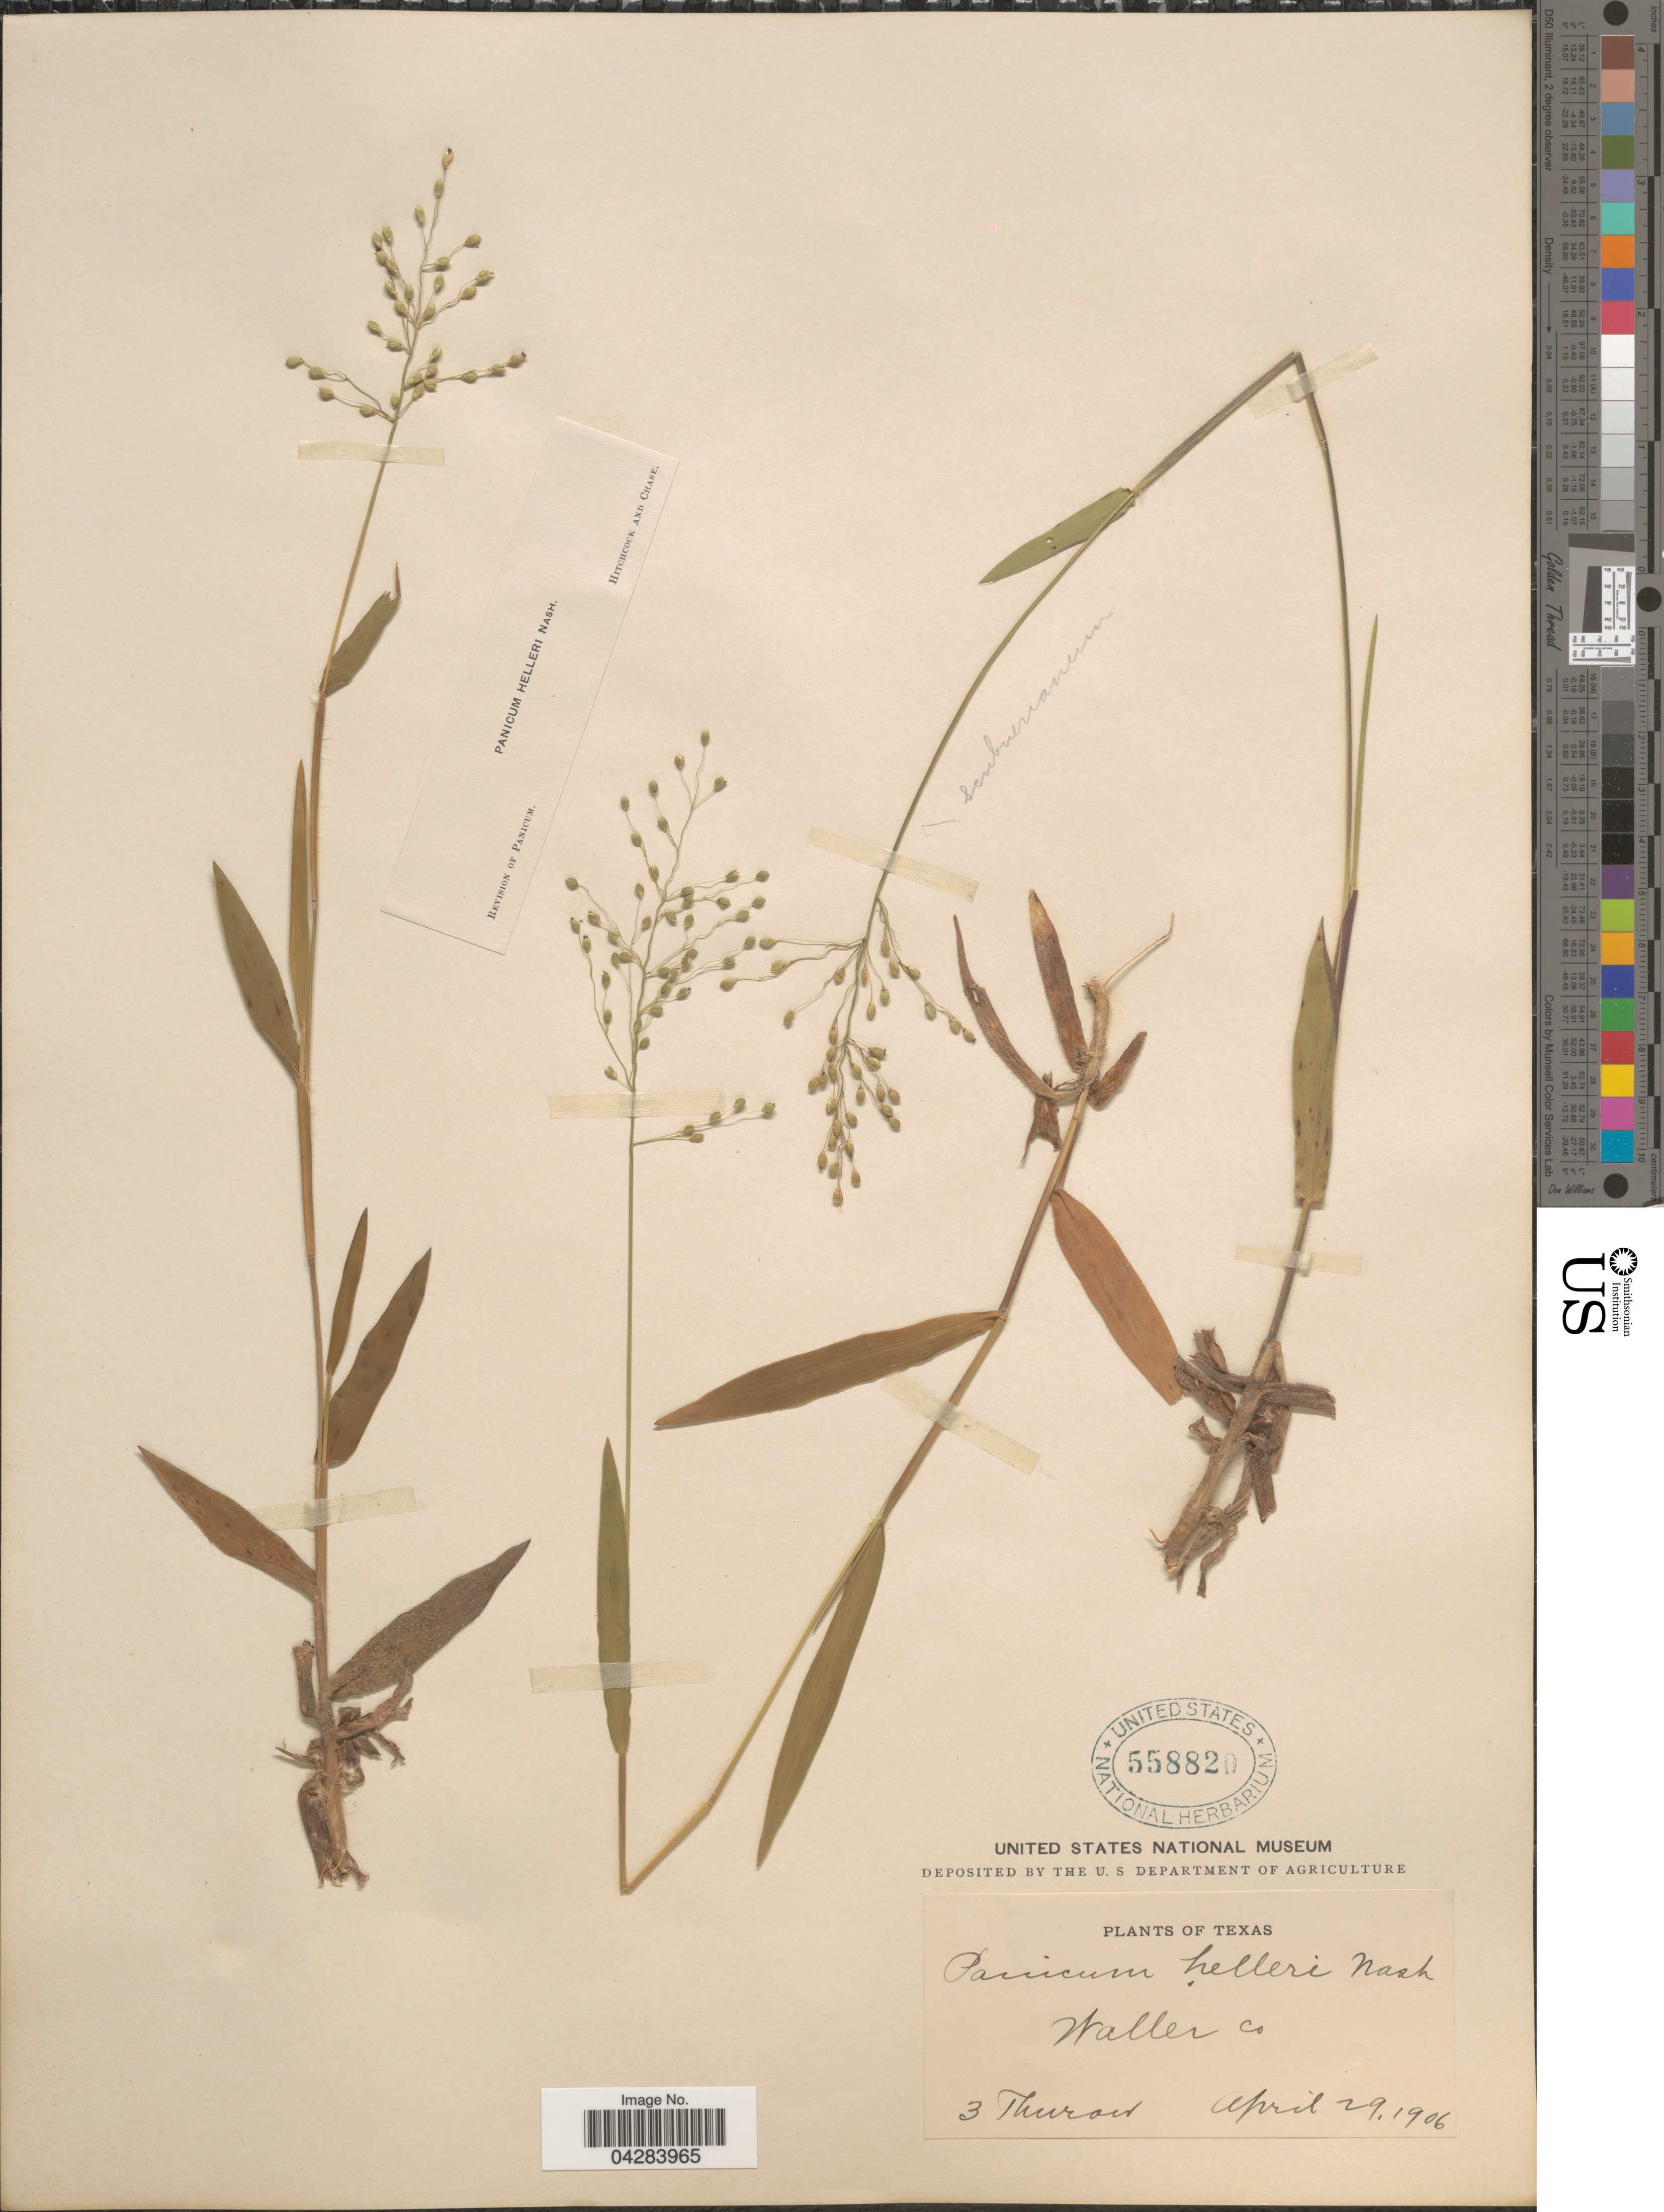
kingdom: Plantae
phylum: Tracheophyta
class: Liliopsida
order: Poales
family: Poaceae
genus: Dichanthelium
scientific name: Dichanthelium oligosanthes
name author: (Schult.) Gould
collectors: Thurow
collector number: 3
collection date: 1906-04-29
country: United States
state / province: Texas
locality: Waller Co.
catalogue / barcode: US 558820